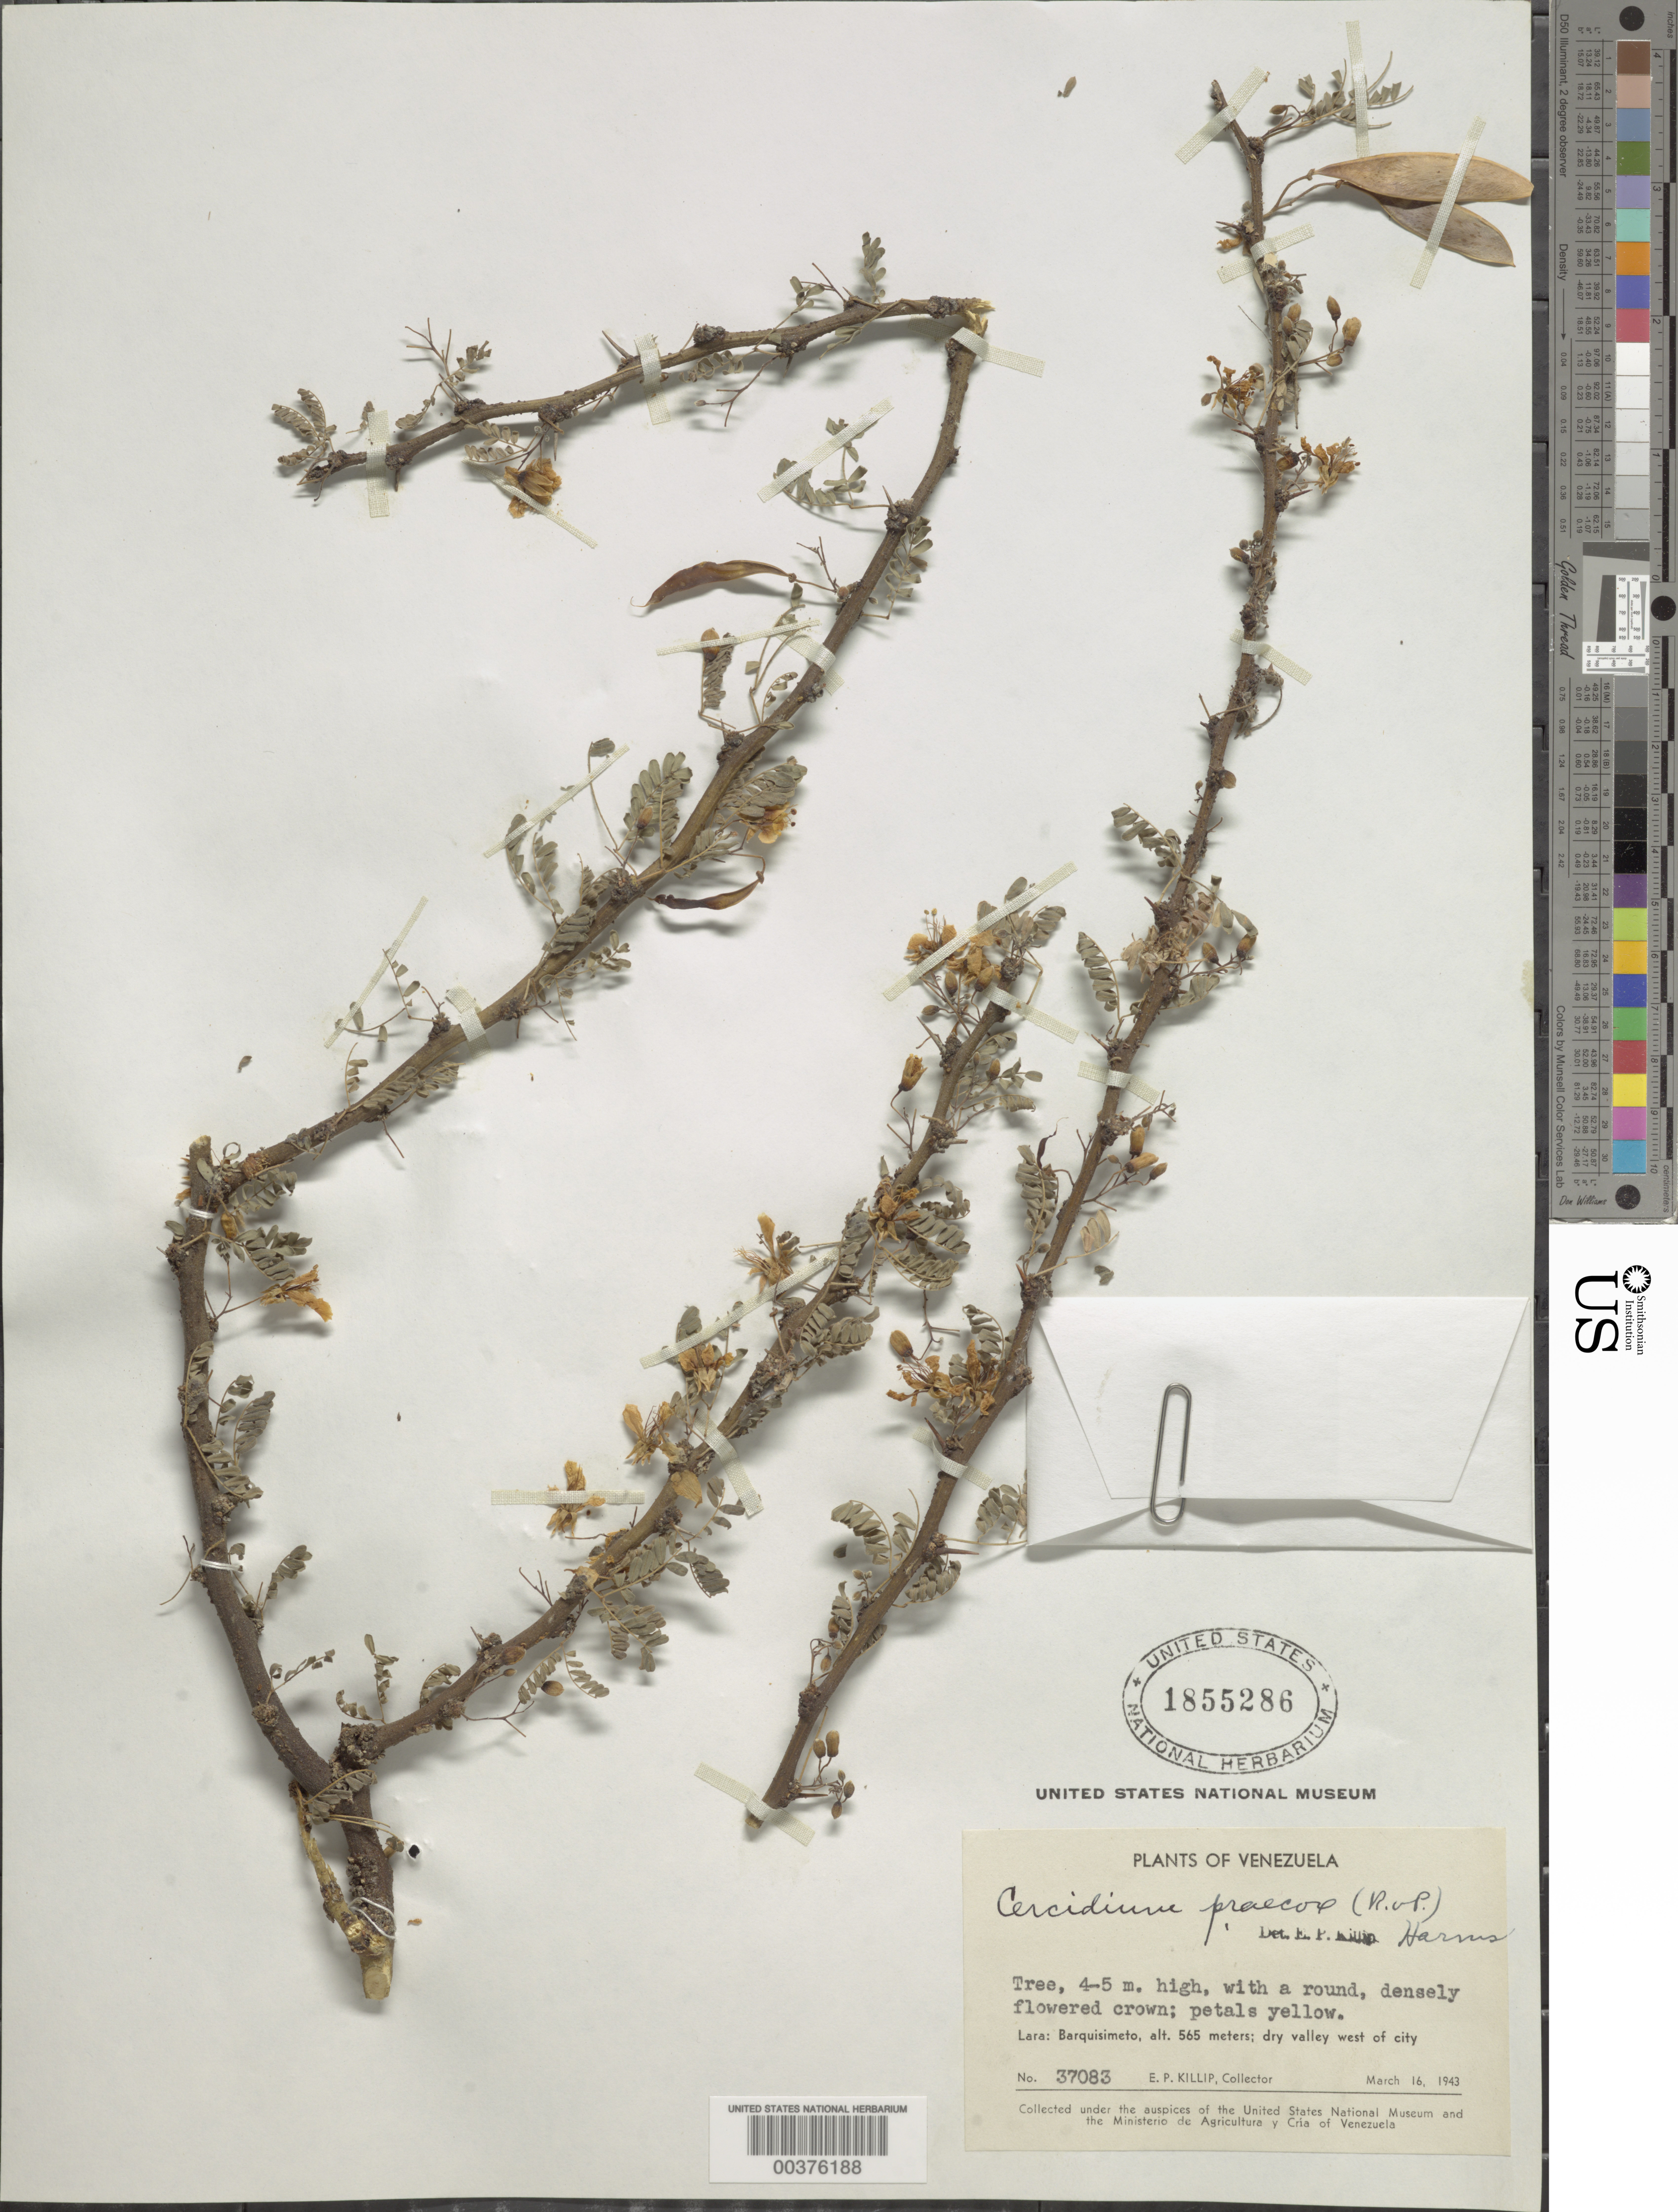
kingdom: Plantae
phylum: Tracheophyta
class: Magnoliopsida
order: Fabales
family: Fabaceae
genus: Parkinsonia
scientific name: Parkinsonia praecox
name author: (Ruiz & Pav.) J.E. Hawkins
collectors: E. P. Killip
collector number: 37083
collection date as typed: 16 Mar 1943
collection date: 1943-03-16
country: Venezuela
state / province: Lara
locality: Barquisimeto; valley w of city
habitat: Dry valley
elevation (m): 565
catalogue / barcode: US 1855286